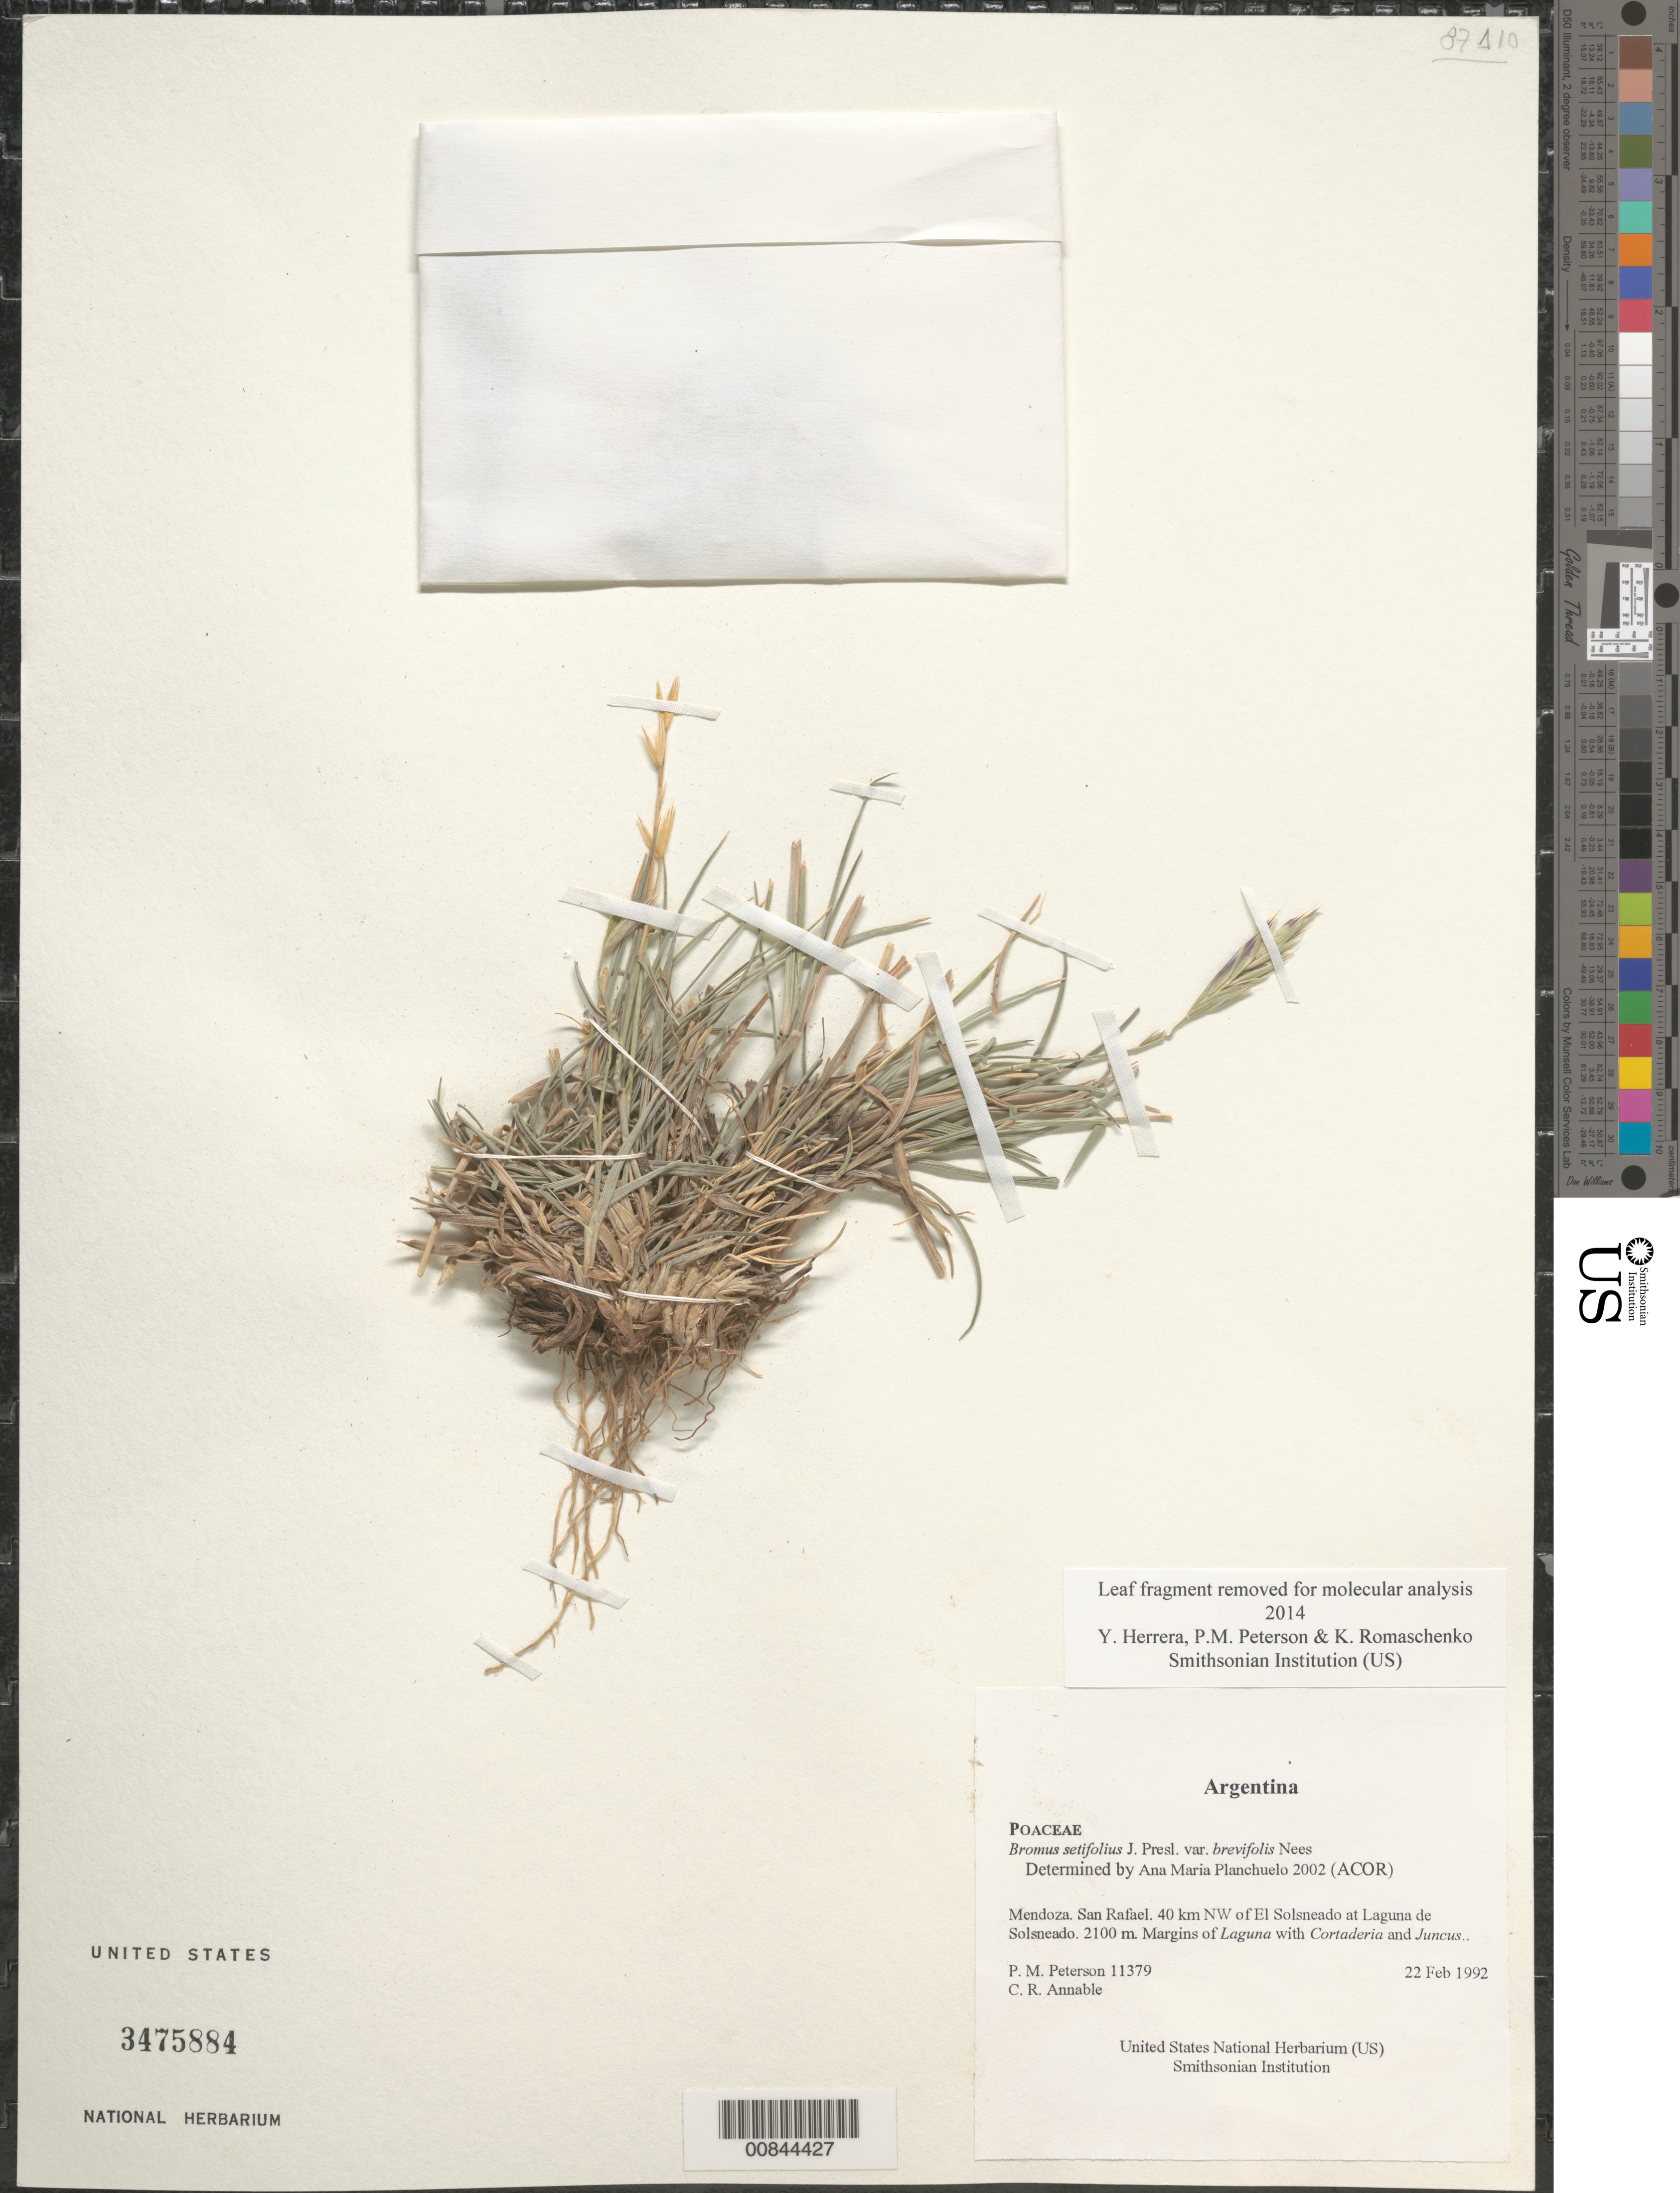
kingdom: Plantae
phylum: Tracheophyta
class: Liliopsida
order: Poales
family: Poaceae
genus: Bromus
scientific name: Bromus setifolis var. brevifolius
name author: Nees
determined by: Planchuelo, A. M.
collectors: P. M. Peterson & C. R. Annable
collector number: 11379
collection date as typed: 22 Feb 1992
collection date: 1992-02-22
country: Argentina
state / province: Mendoza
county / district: San Rafael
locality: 40 km NW of El Solsneado at Laguna de Solsneado.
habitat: Margins of Laguna with Cortaderia and Juncus.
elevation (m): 2100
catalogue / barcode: US 3475884